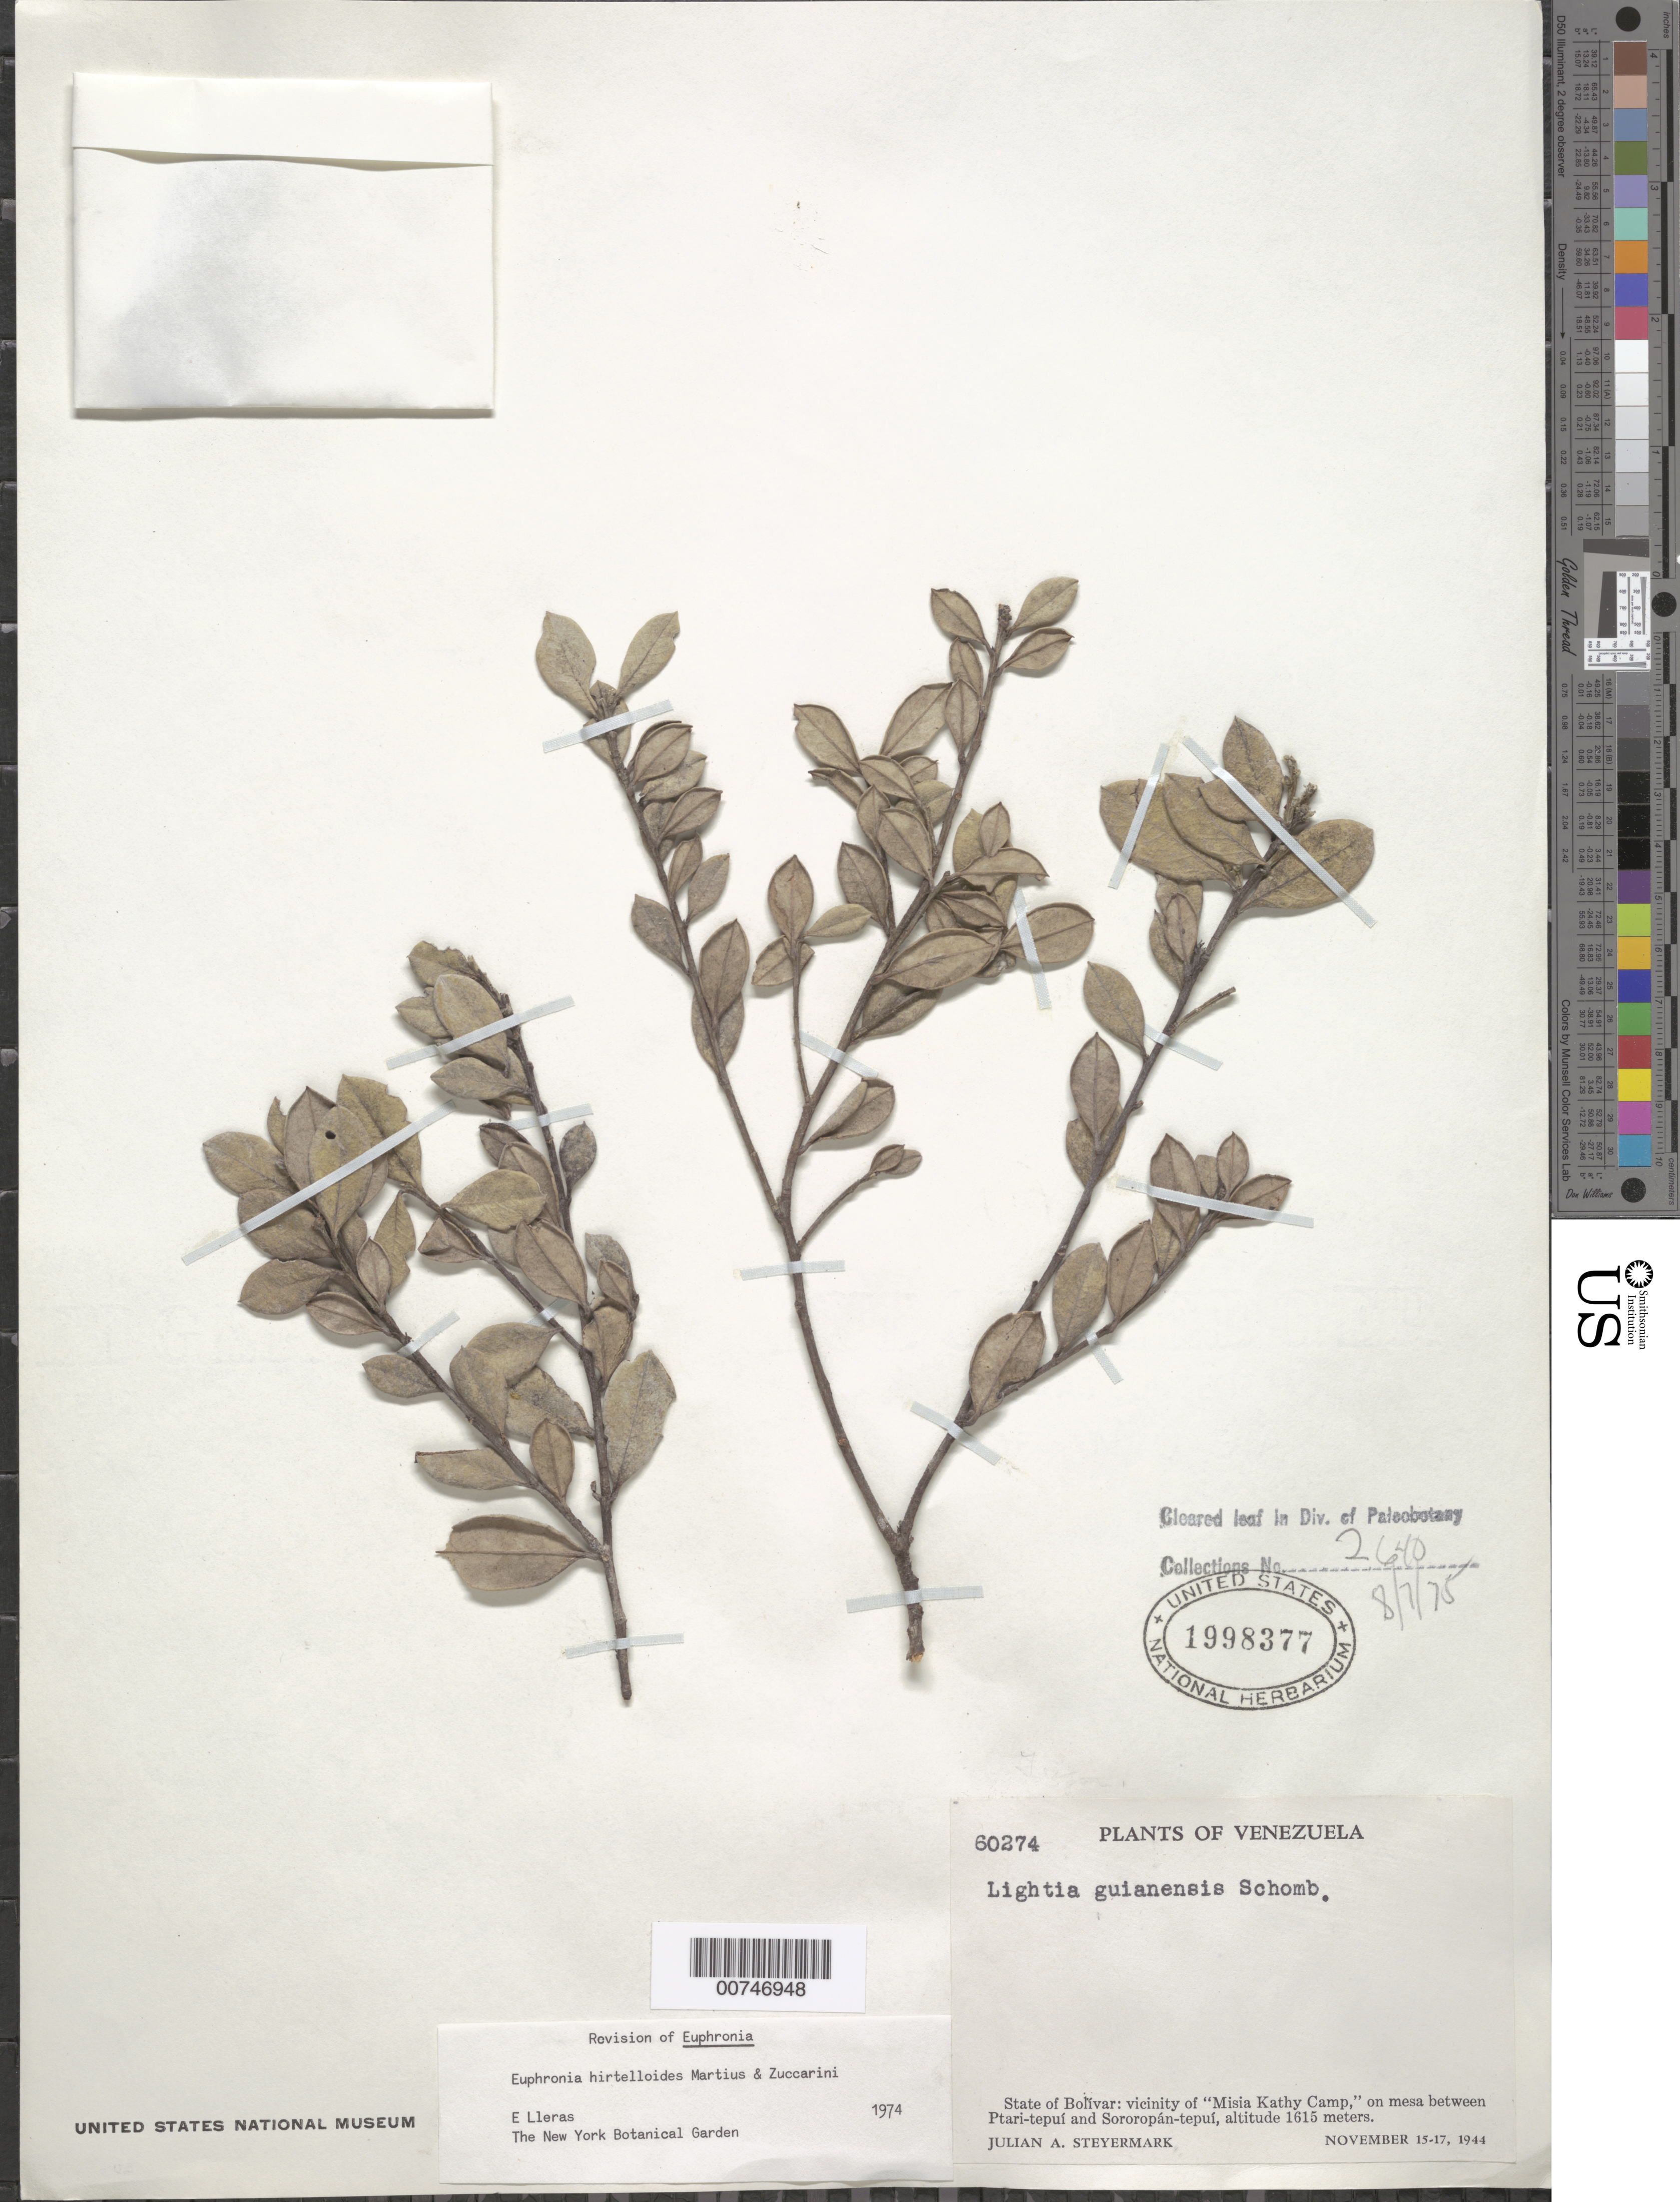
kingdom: Plantae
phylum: Tracheophyta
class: Magnoliopsida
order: Malpighiales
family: Euphroniaceae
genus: Euphronia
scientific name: Euphronia guianensis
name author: (R.H. Schomb.) Hallier f.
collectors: J. Steyermark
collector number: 60274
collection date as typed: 15-Nov-44 to 17-Nov-44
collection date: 1944-11-15/1944-11-17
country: Venezuela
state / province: Bolívar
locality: Ptari-tepuí to Sororopán-tepuí, vic. of Misia Kathy Camp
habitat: Mesa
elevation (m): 1615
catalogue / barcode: US 1998377